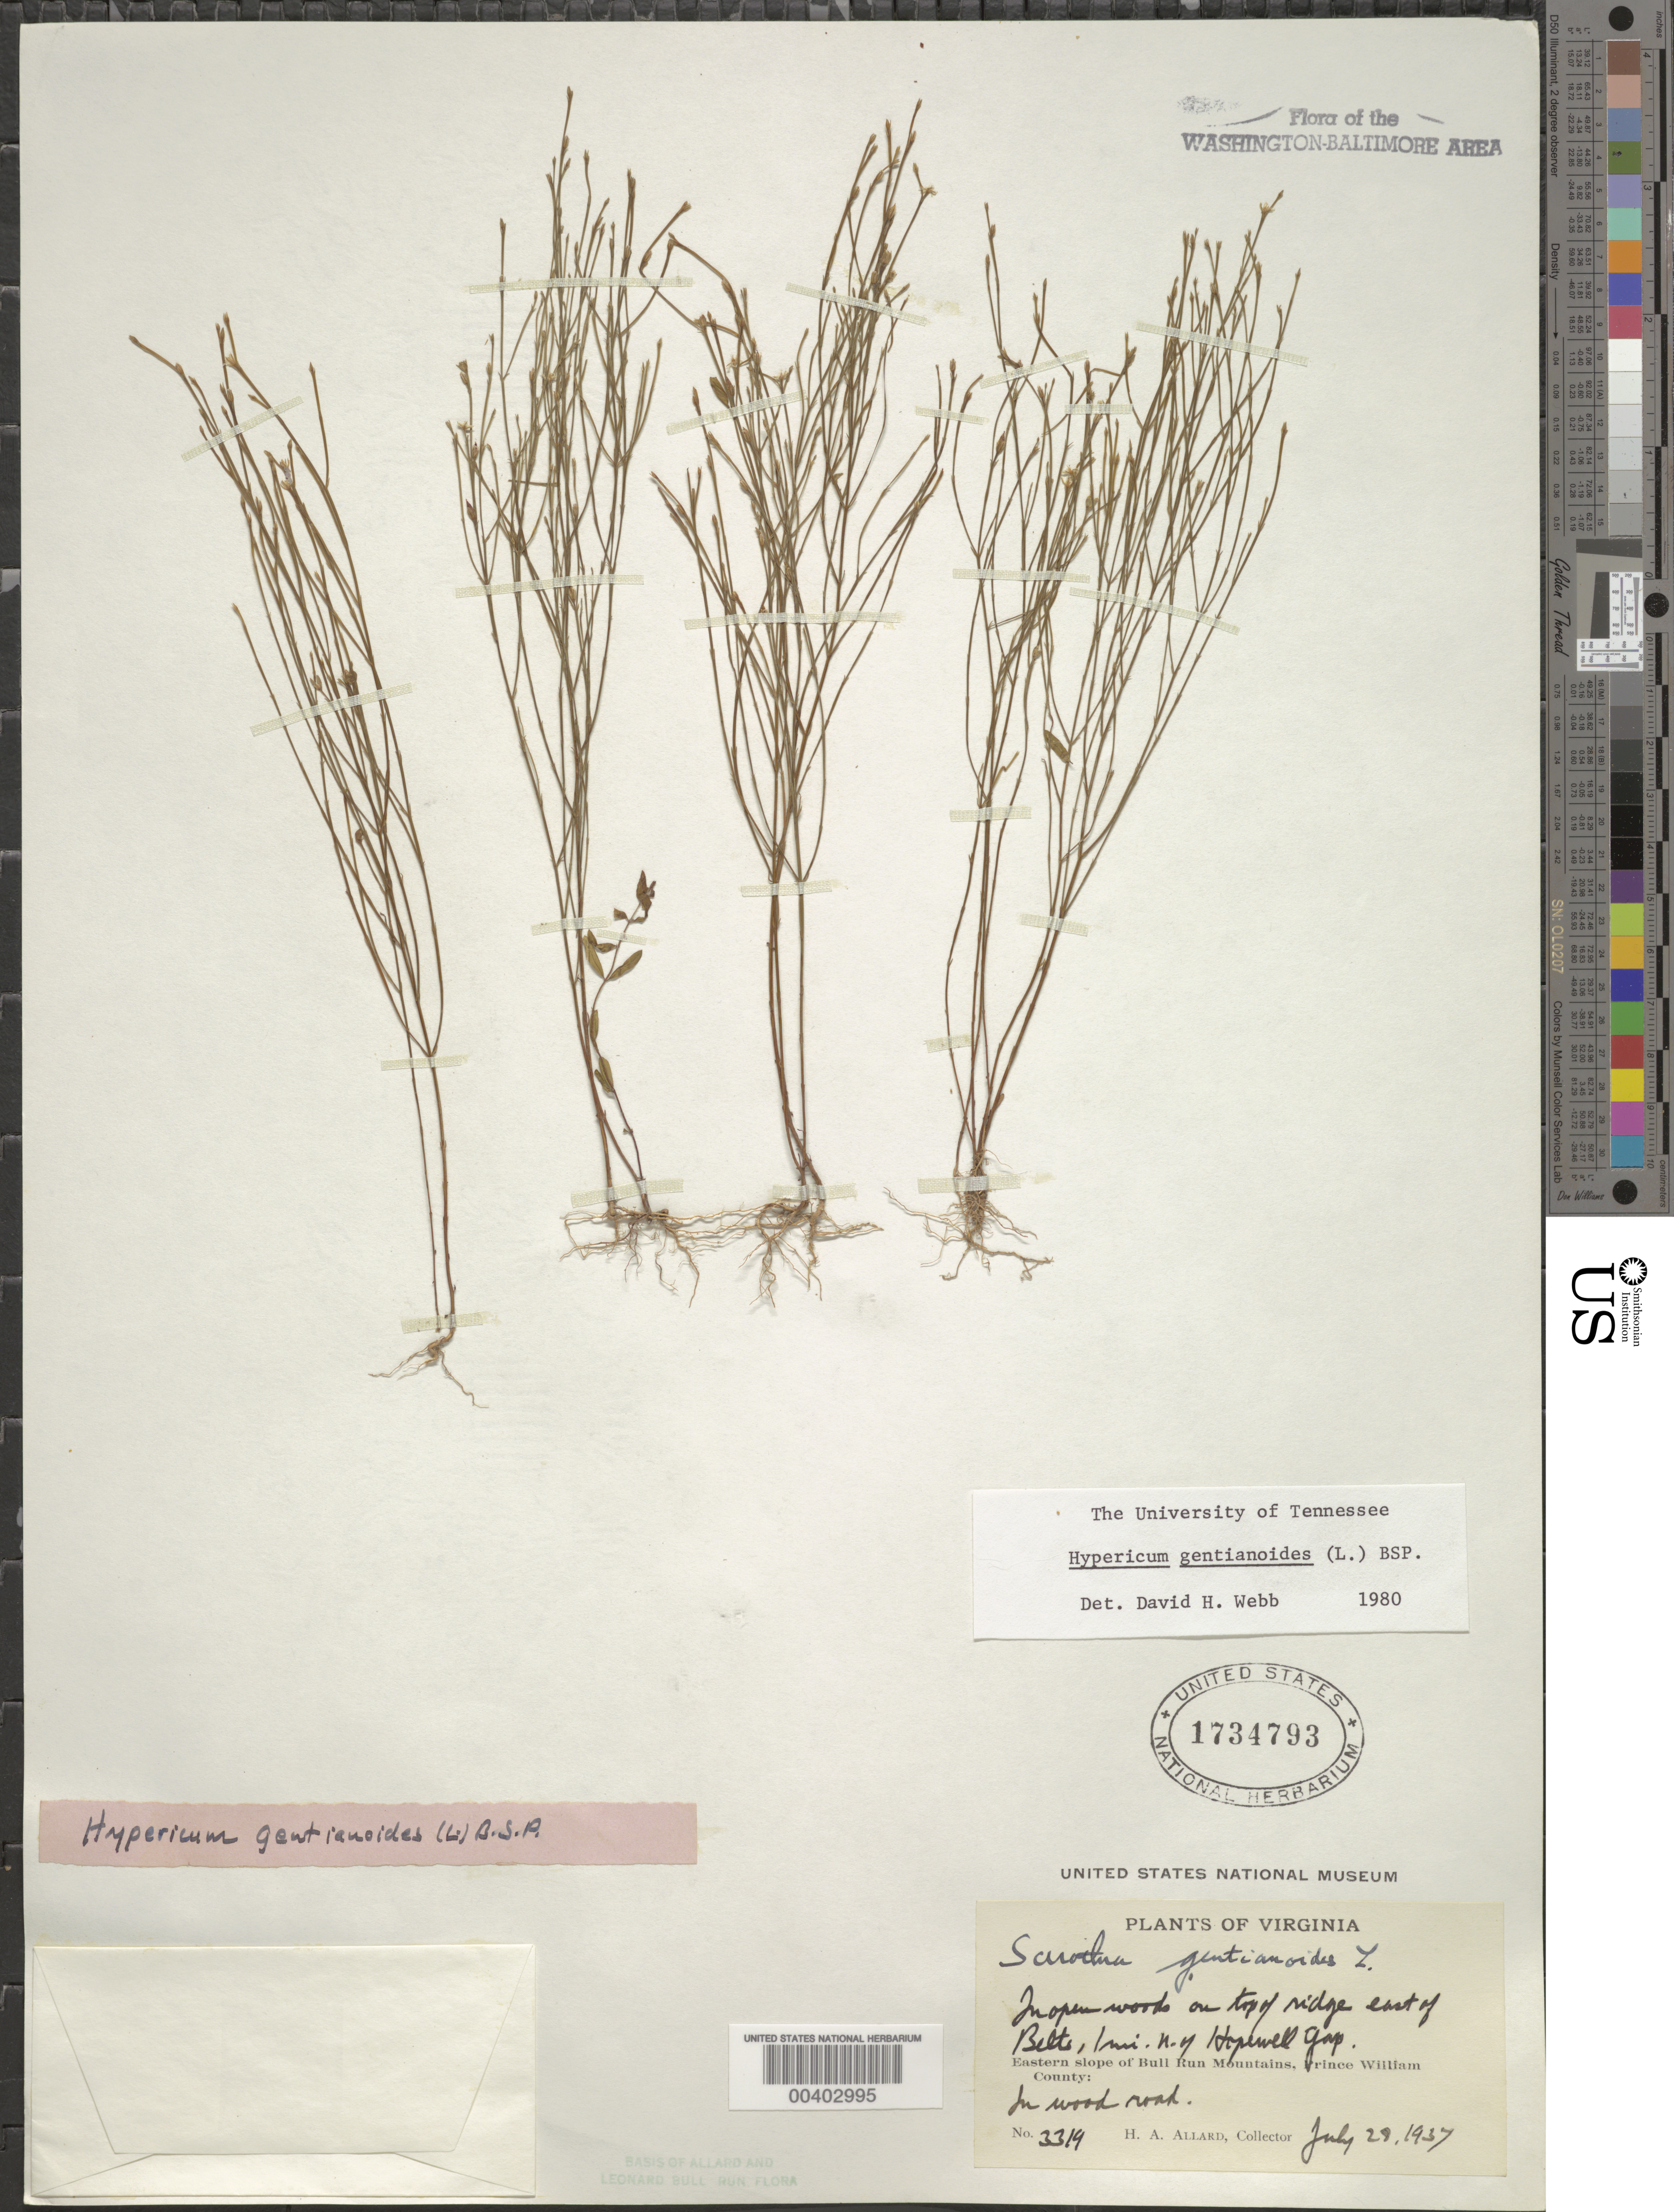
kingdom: Plantae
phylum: Tracheophyta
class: Magnoliopsida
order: Malpighiales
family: Hypericaceae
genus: Hypericum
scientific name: Hypericum gentianoides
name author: (L.) Britton, Stearns & Poggenb.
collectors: H. A. Allard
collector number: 3319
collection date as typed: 28 Jul 1937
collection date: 1937-07-28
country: United States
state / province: Virginia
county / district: Prince William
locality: North of Hopewell Gap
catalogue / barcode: US 1734793